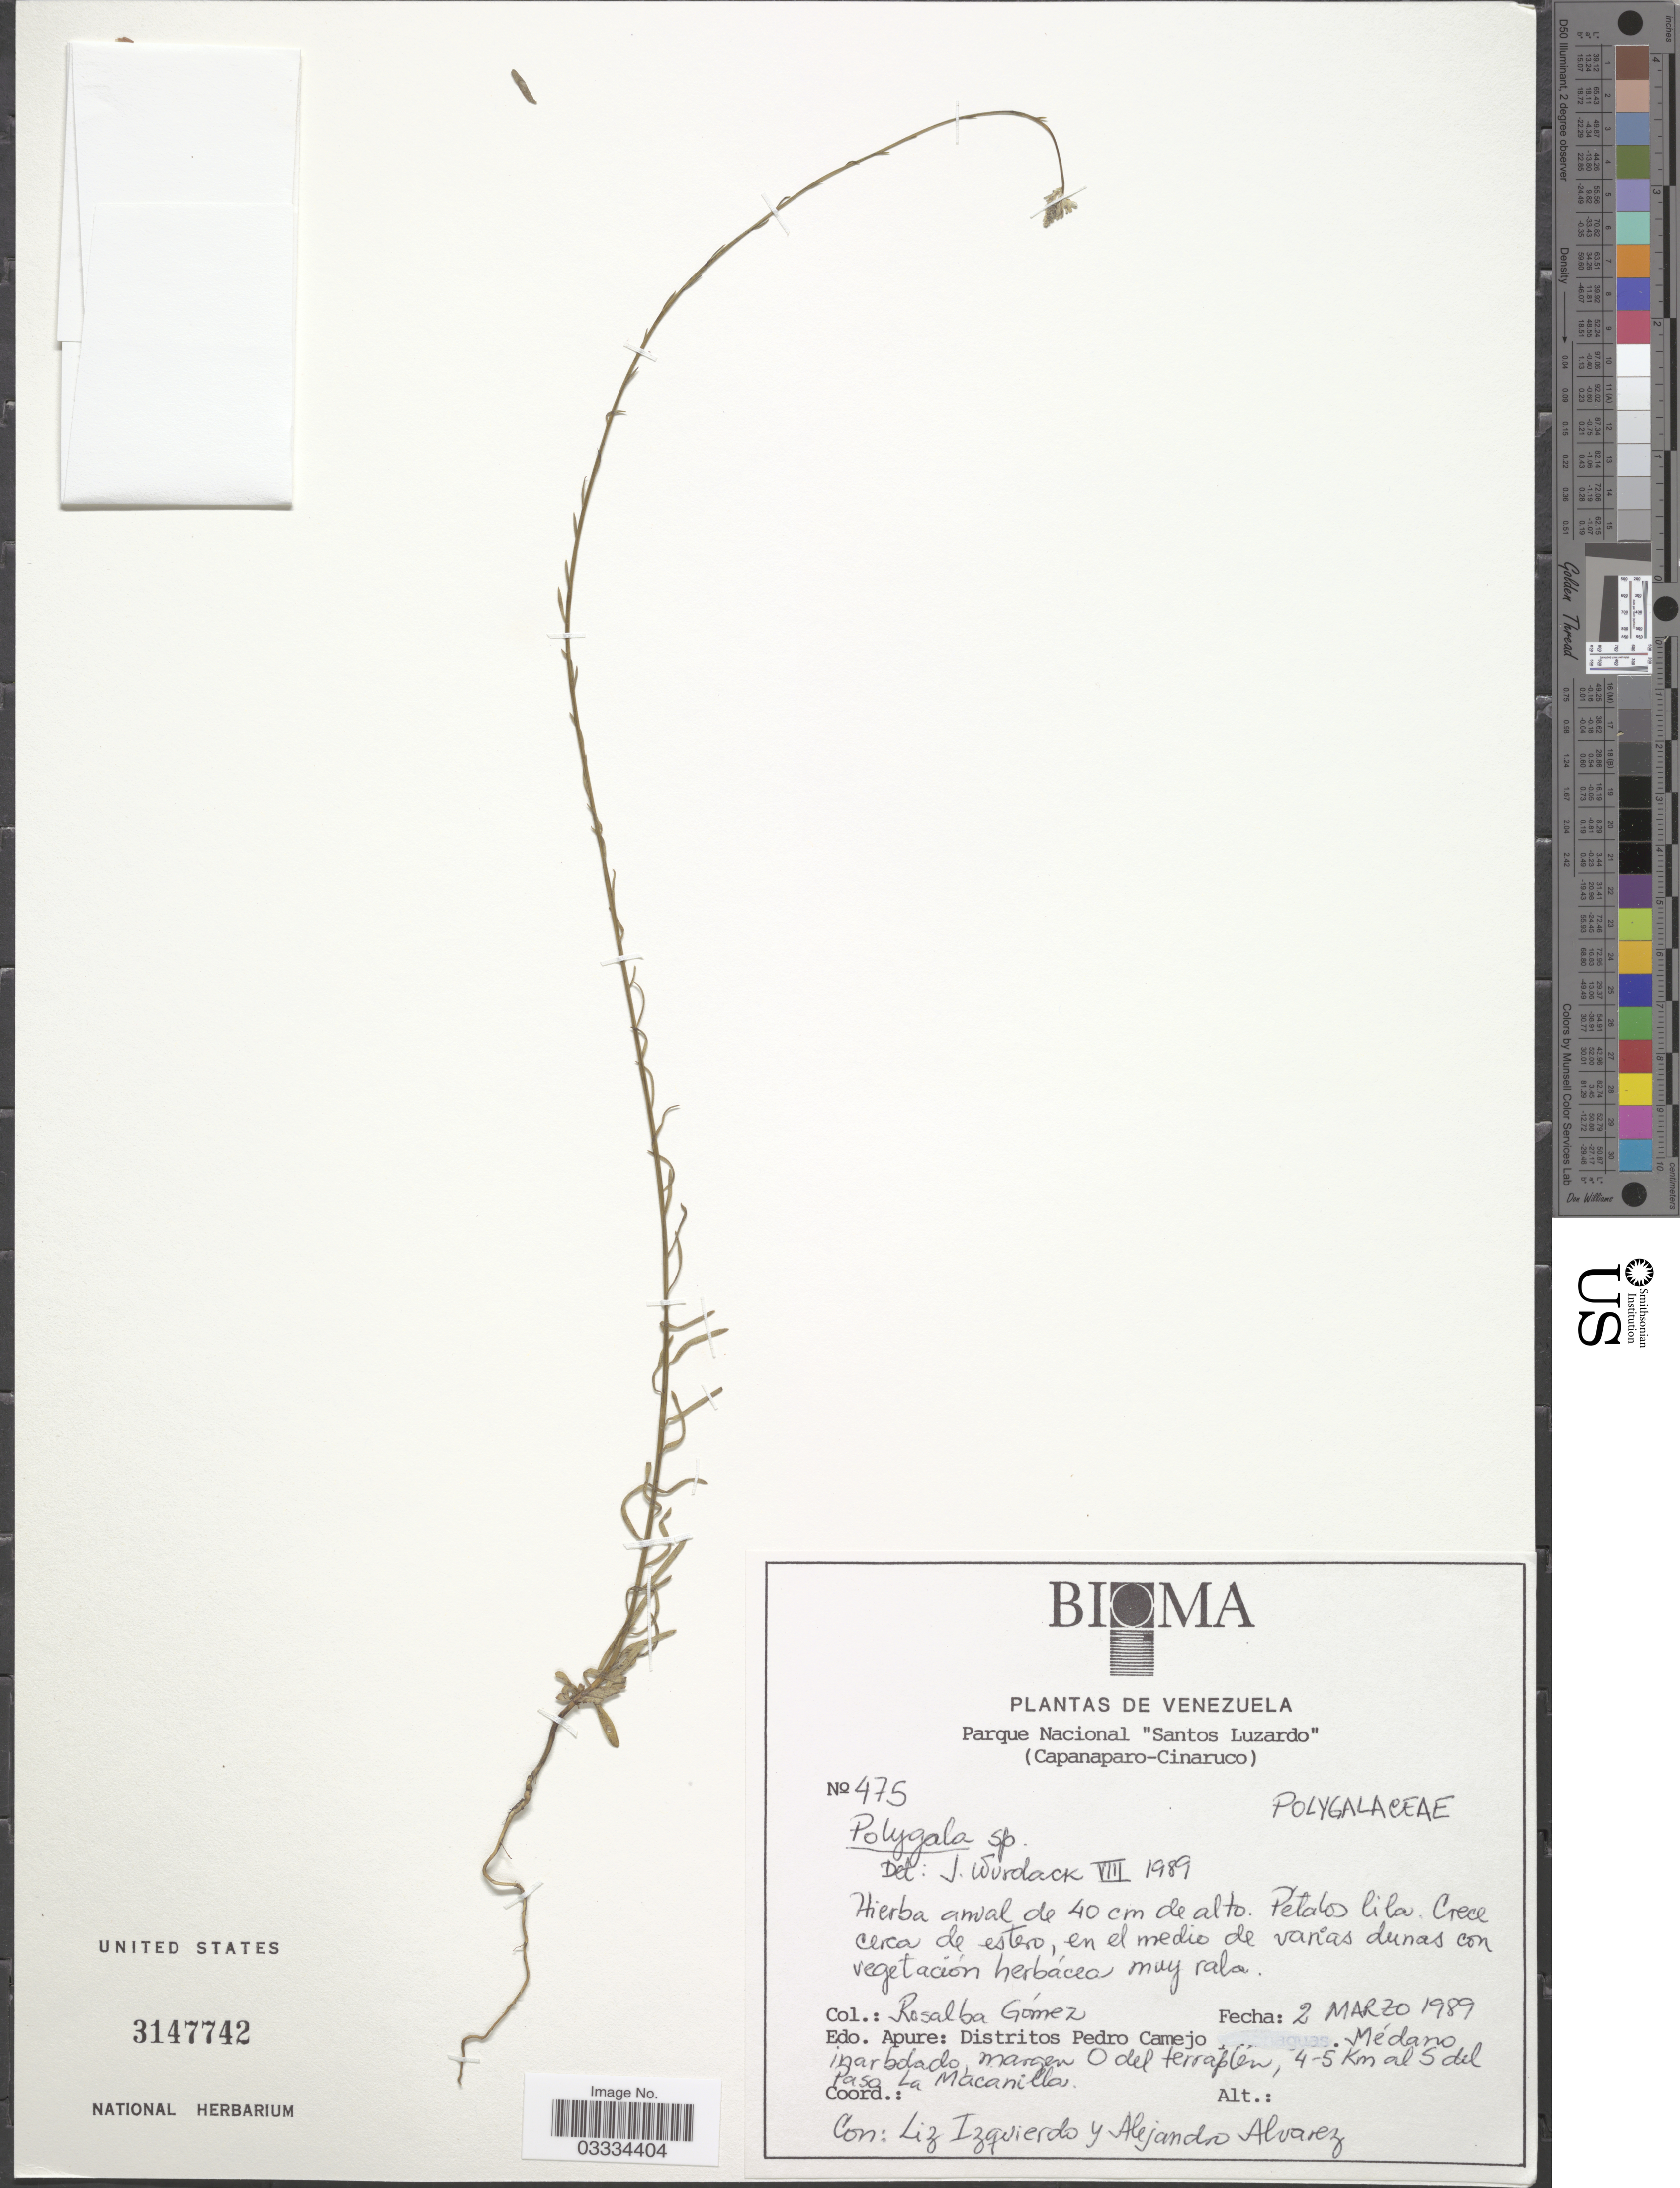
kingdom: Plantae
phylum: Tracheophyta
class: Magnoliopsida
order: Fabales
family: Polygalaceae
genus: Polygala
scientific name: Polygala sp.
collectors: R. Gómez, L. Izquierdo & A. Alvarez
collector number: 475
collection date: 1989-03-02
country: Venezuela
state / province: Apure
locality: Parque Nacional "Santos Luzardo" (Capanaparo-Cinaruco). Distritos Pedro Camejo. Médano inarbolado [interpreted], margen O del terraplen, 4-5 Km al S del Paso La Macanilla.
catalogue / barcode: US 3147742